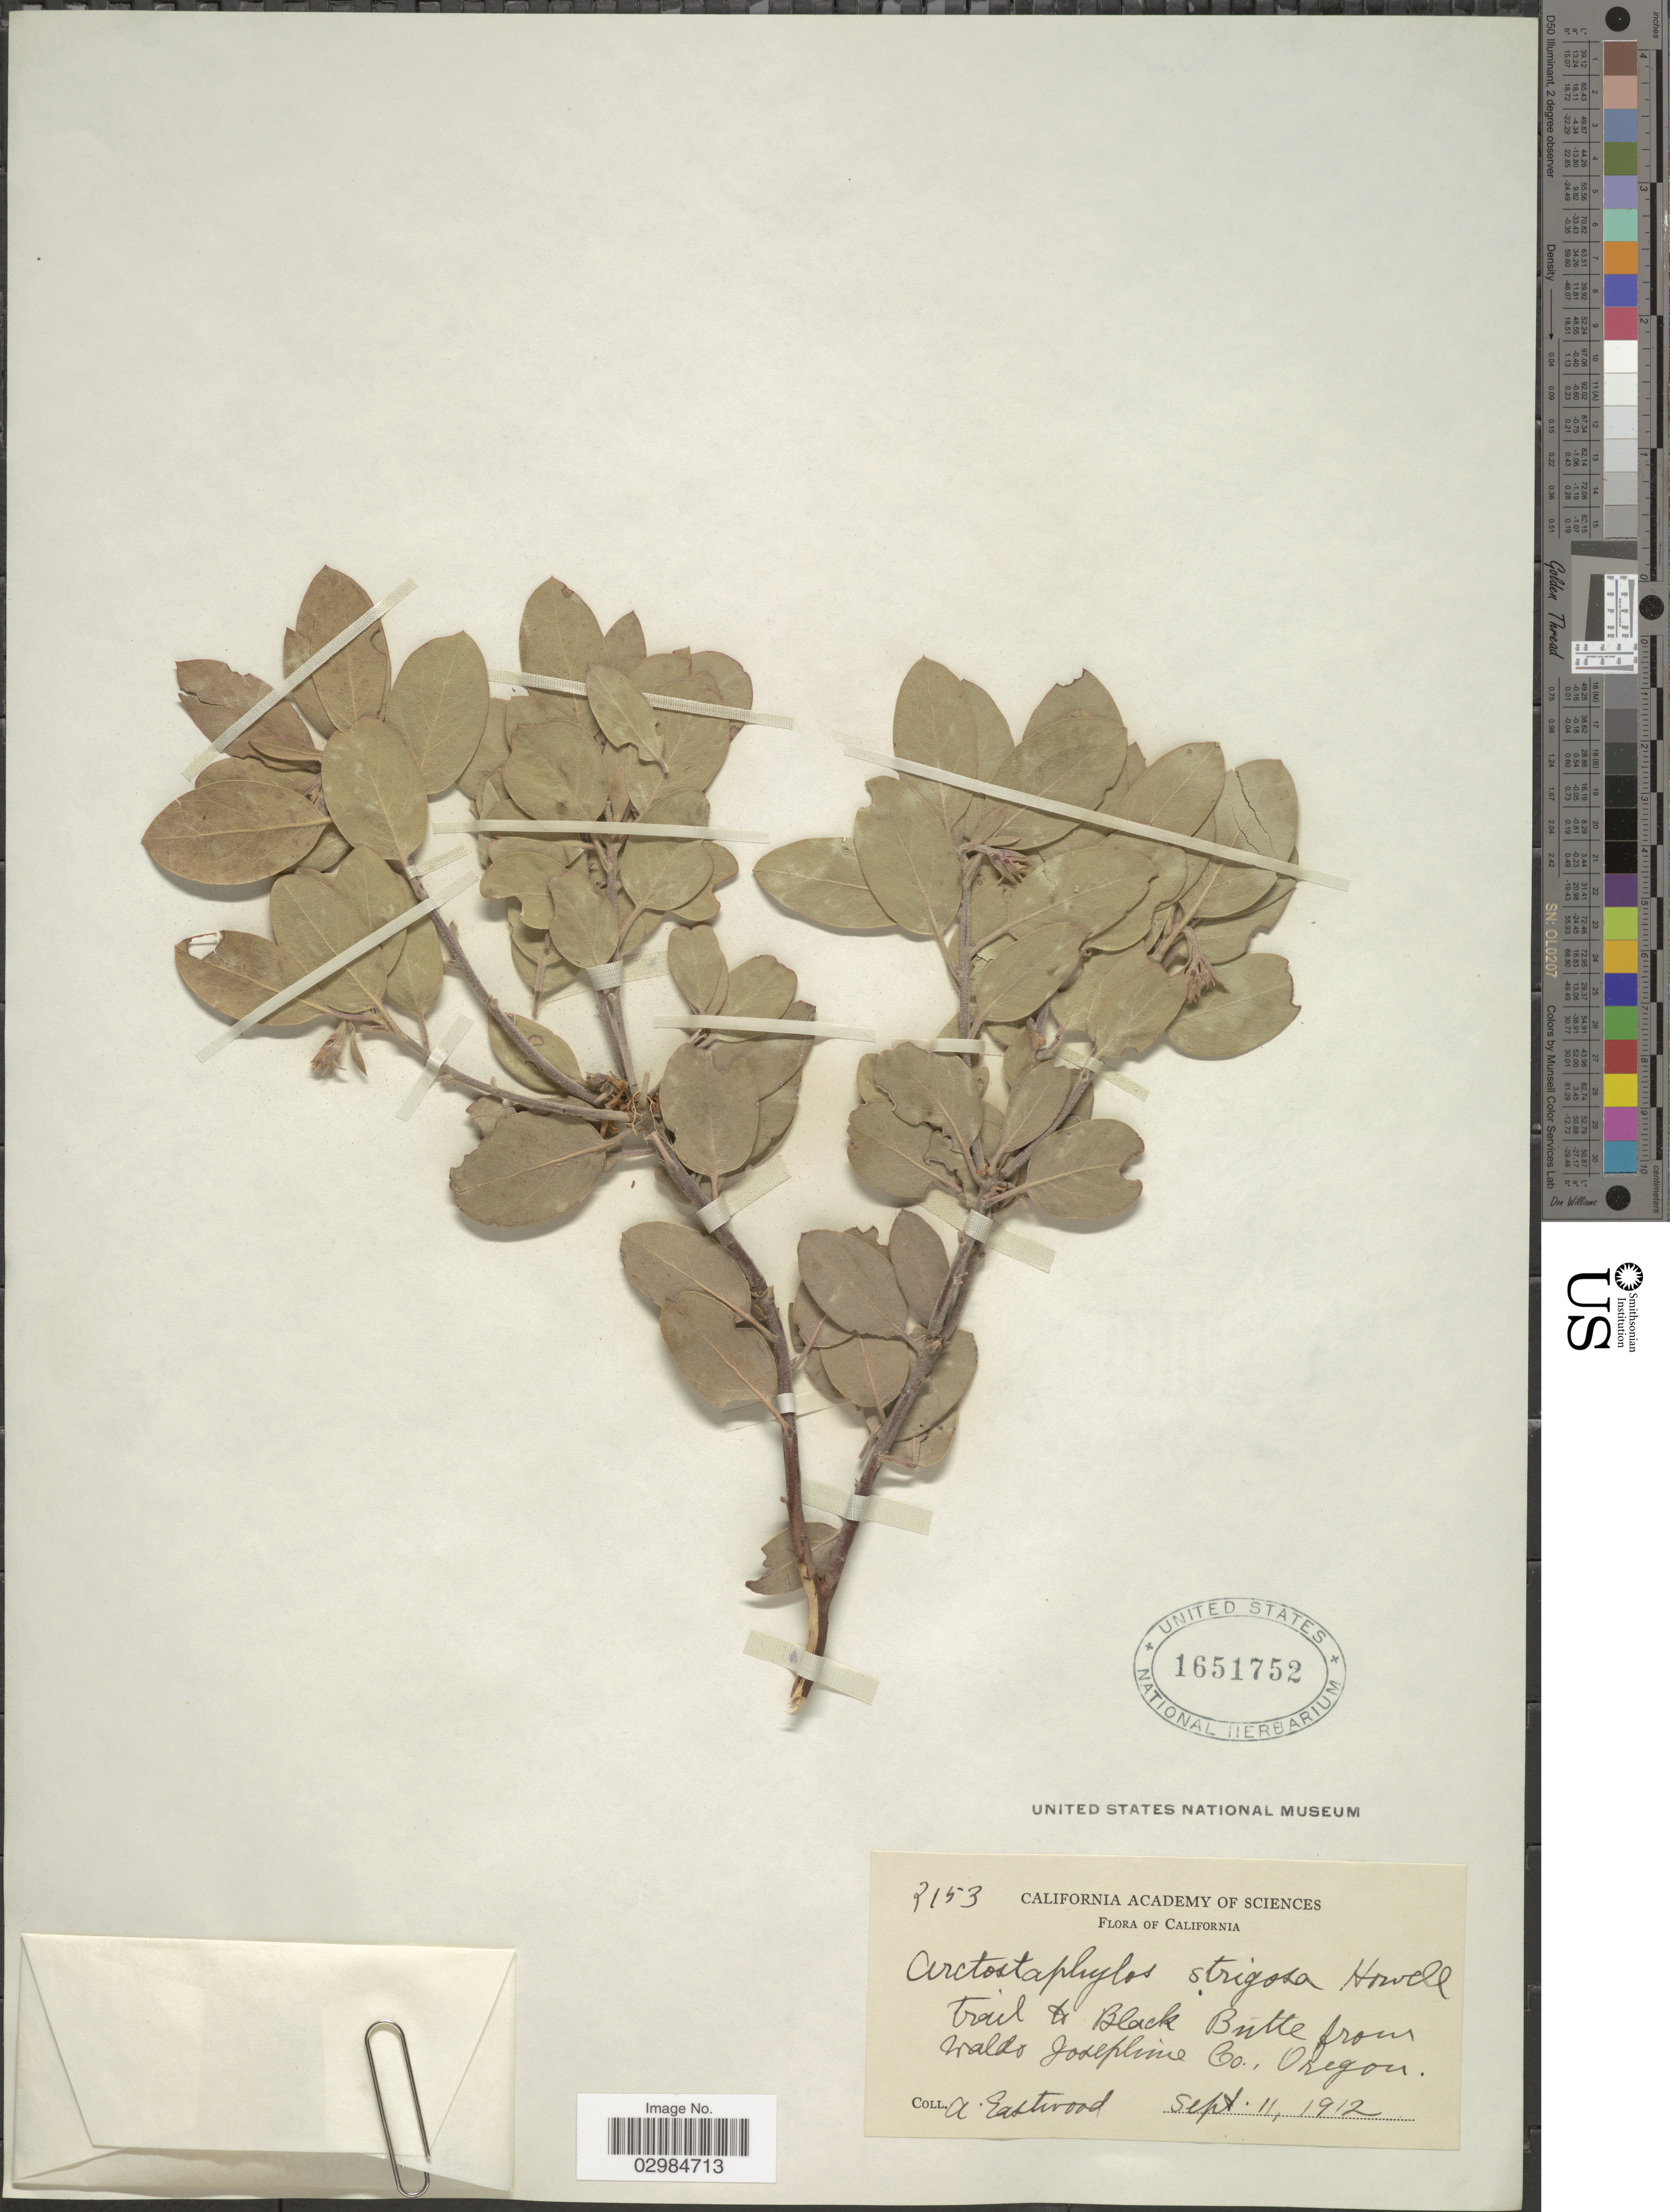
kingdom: Plantae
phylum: Tracheophyta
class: Magnoliopsida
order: Ericales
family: Ericaceae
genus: Arctostaphylos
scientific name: Arctostaphylos x strigosa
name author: Howell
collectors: A. Eastwood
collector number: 2153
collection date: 1912-09-11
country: United States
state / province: Oregon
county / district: Josephine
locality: Trail to Black Butte from Waldo Josephine Co., Oregon.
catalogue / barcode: US 1651752